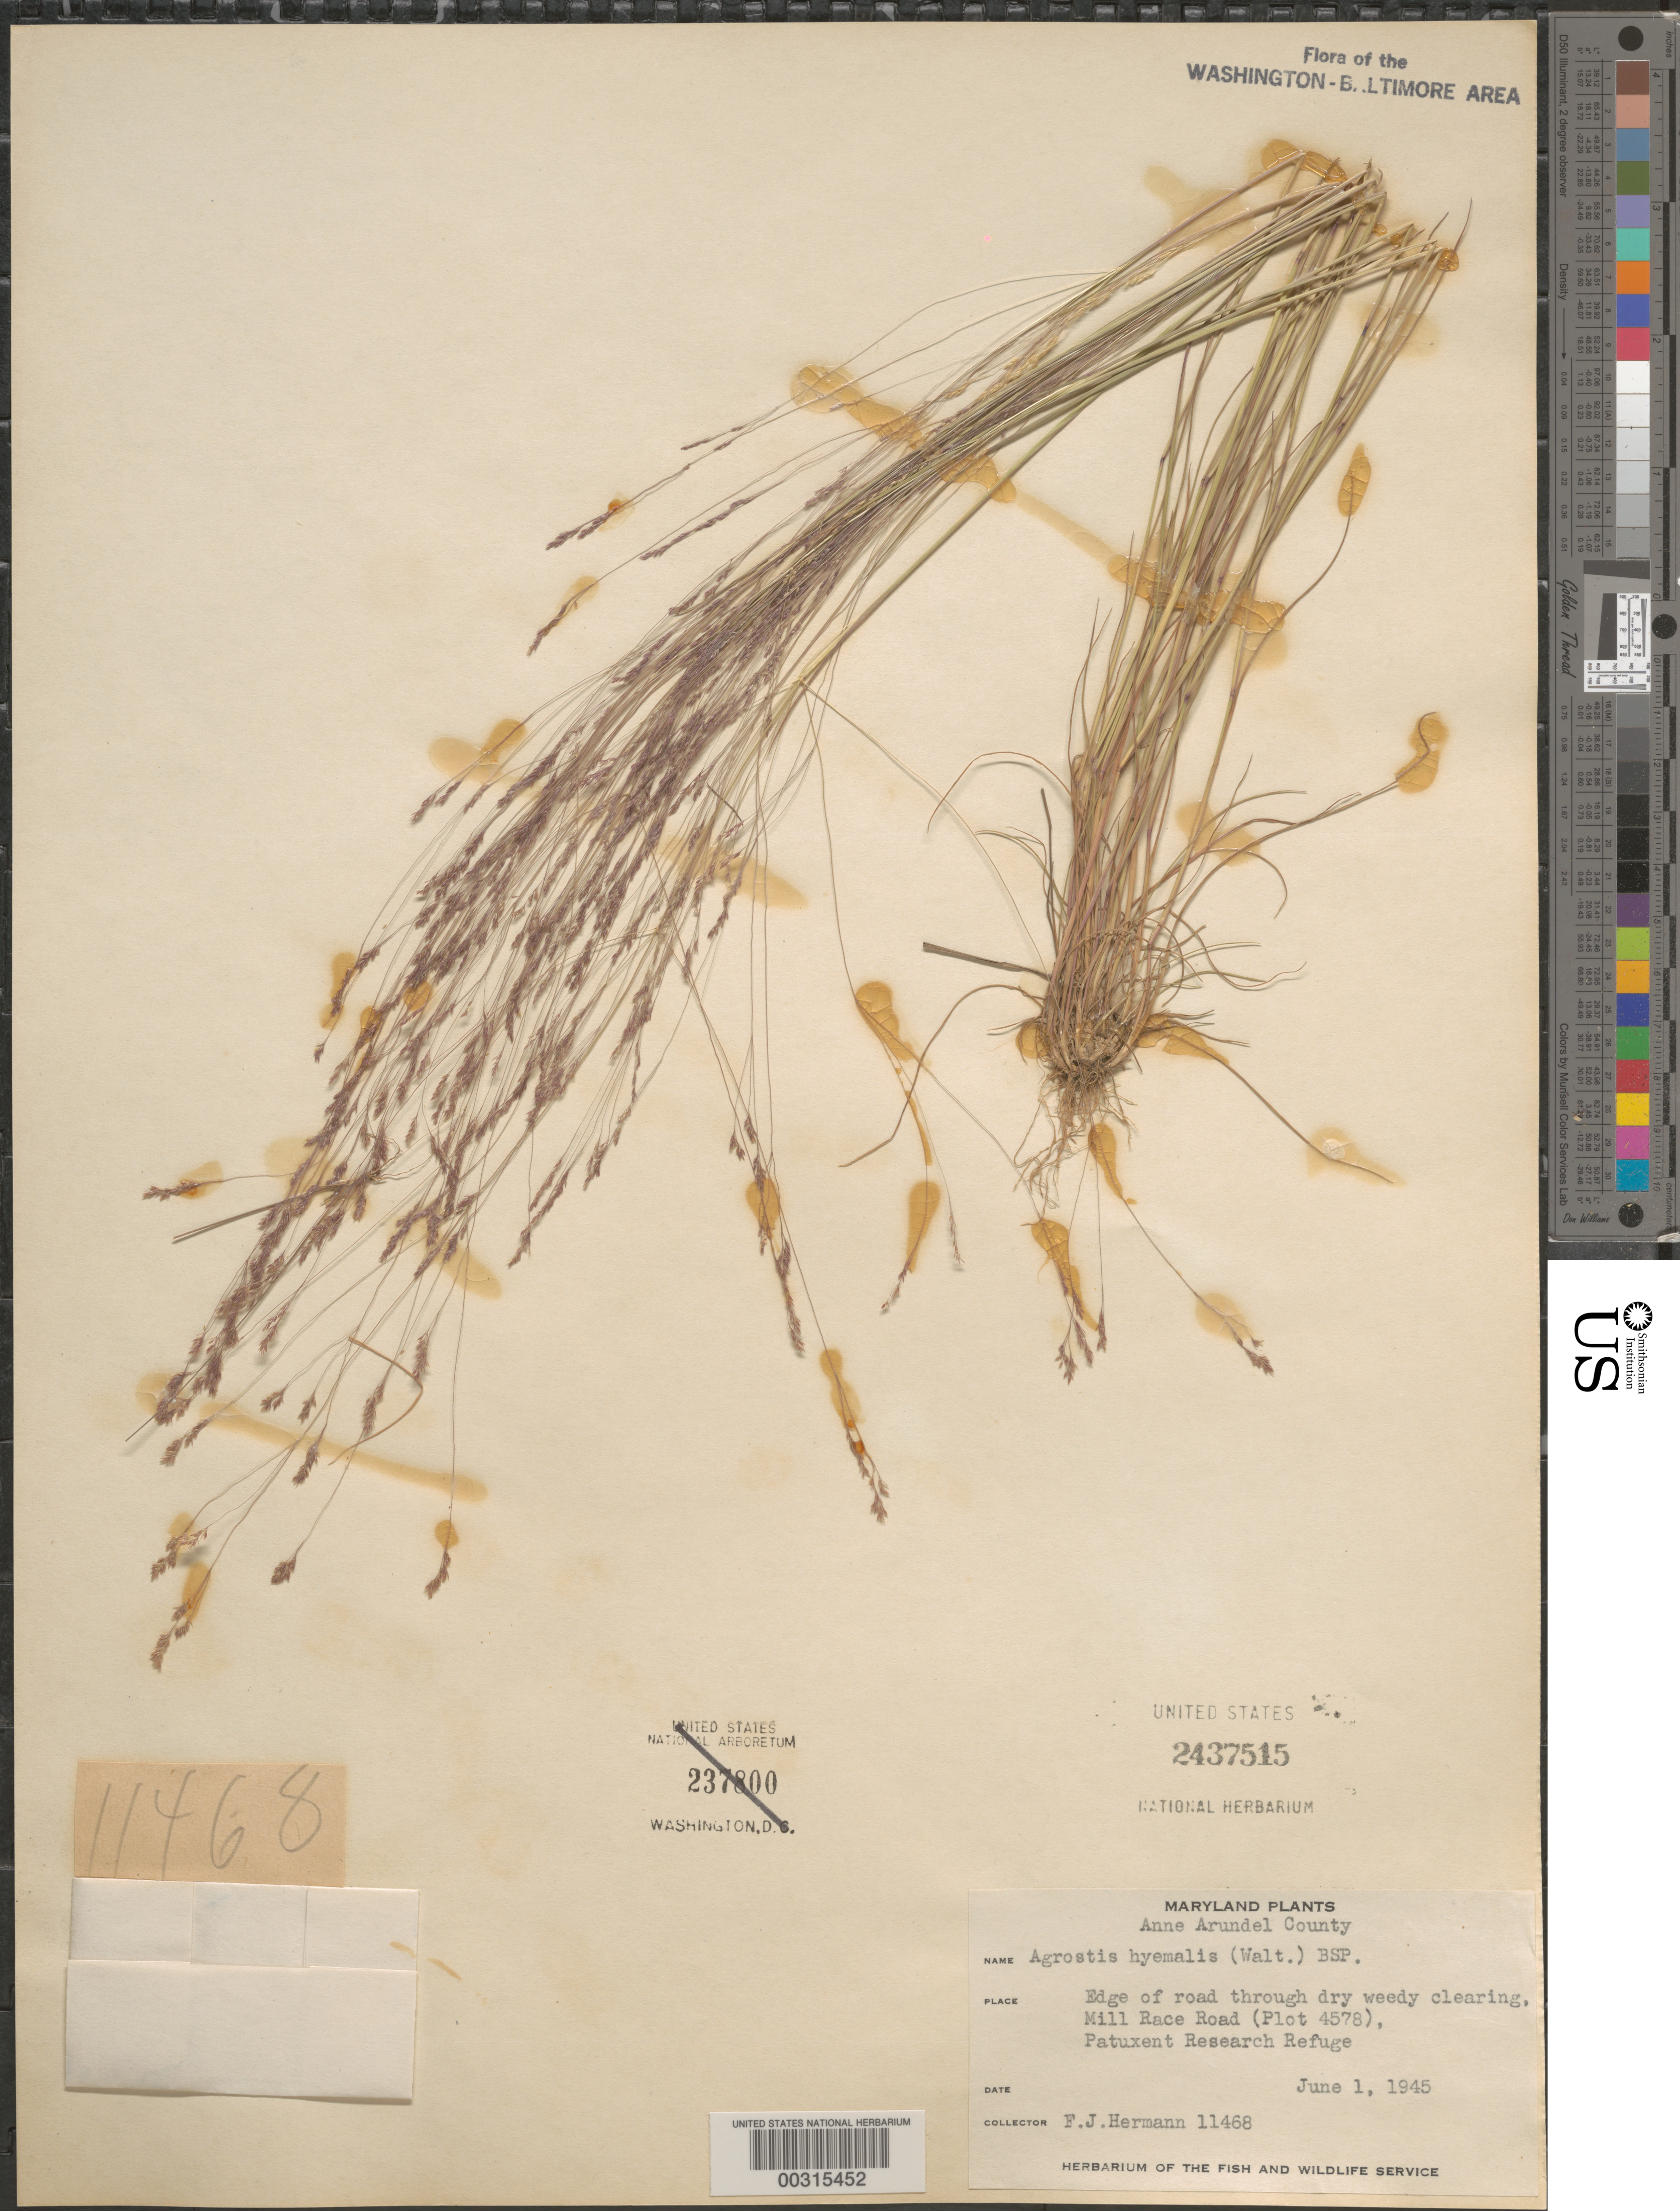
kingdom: Plantae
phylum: Tracheophyta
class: Liliopsida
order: Poales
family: Poaceae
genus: Agrostis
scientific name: Agrostis hyemalis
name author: (Walter) Britton et al.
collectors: F. J. Hermann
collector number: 11468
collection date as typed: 01 Jun 1945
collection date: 1945-06-01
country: United States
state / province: Maryland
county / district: Anne Arundel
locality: Mill Race road (plot 4578), Patuxent Research Refuge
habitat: Edge of road through dry weedy clearing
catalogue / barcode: US 2437515